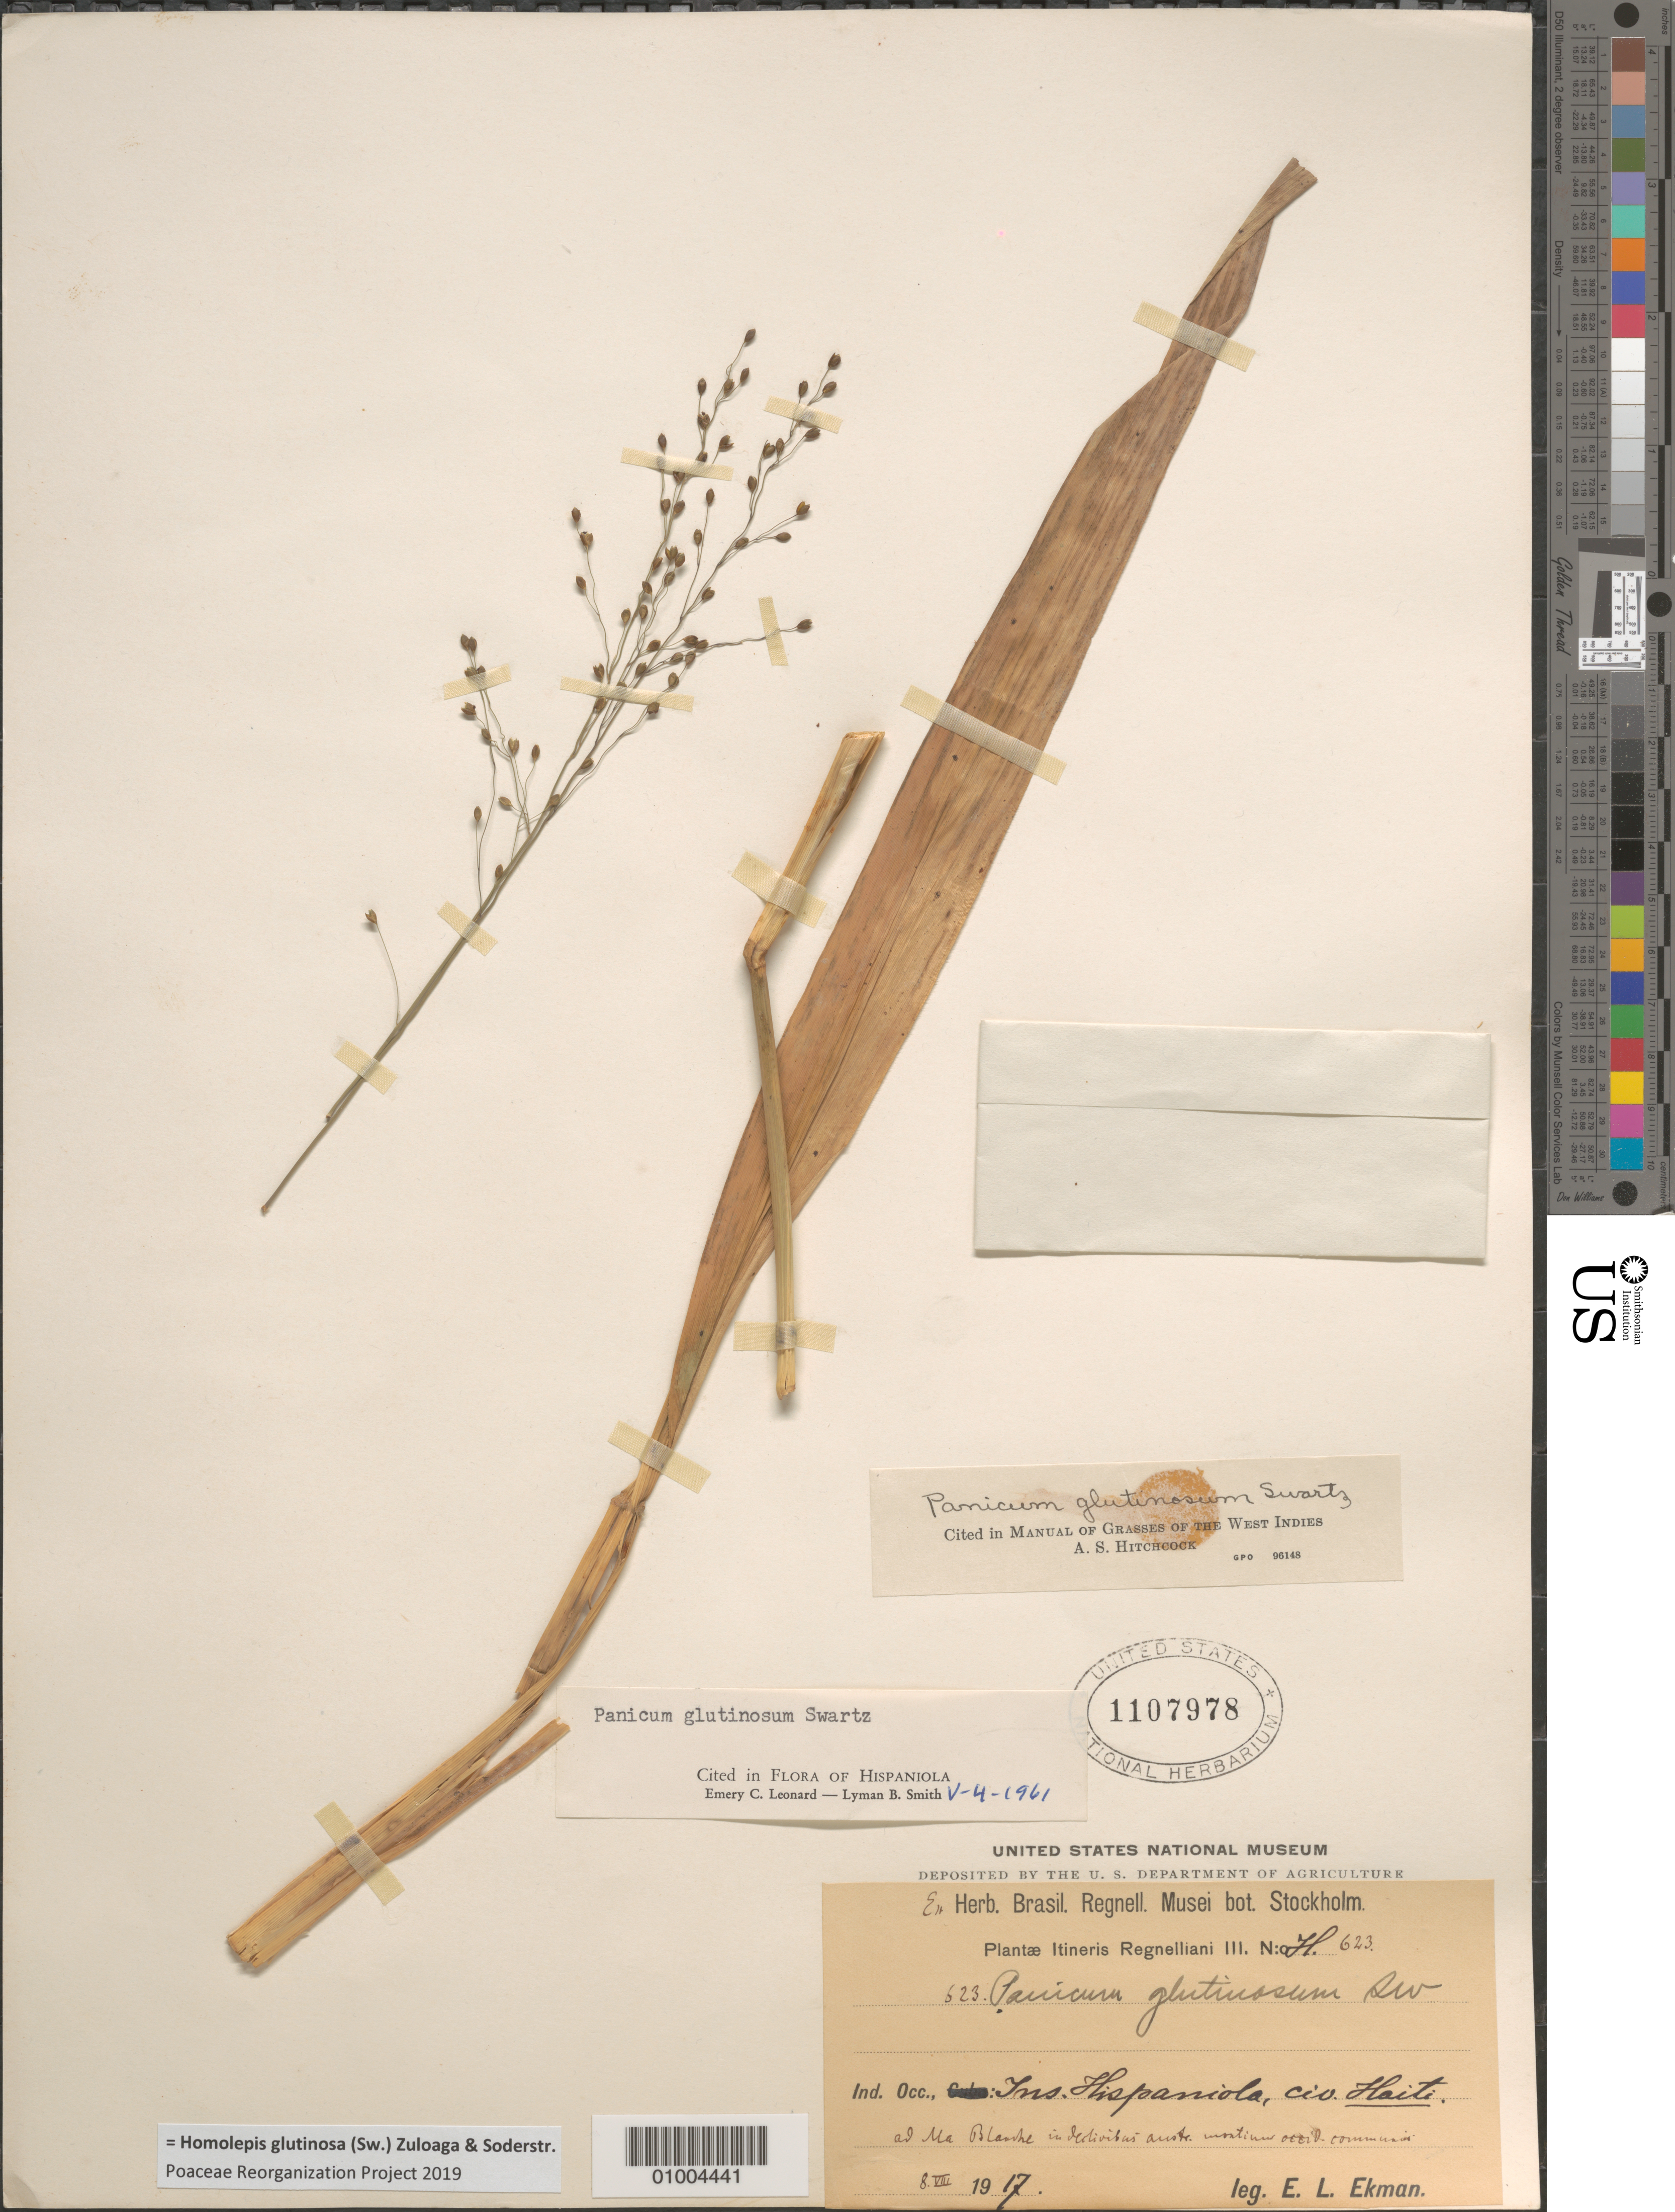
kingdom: Plantae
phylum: Tracheophyta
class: Liliopsida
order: Poales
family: Poaceae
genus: Homolepis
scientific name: Homolepis glutinosa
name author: (Sw.) Zuloaga & Soderstr.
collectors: E. L. Ekman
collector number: H 623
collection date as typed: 08 Aug 1917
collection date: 1917-08-08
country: Haiti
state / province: Sud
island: Hispaniola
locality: Ma Blanche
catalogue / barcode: US 1107978